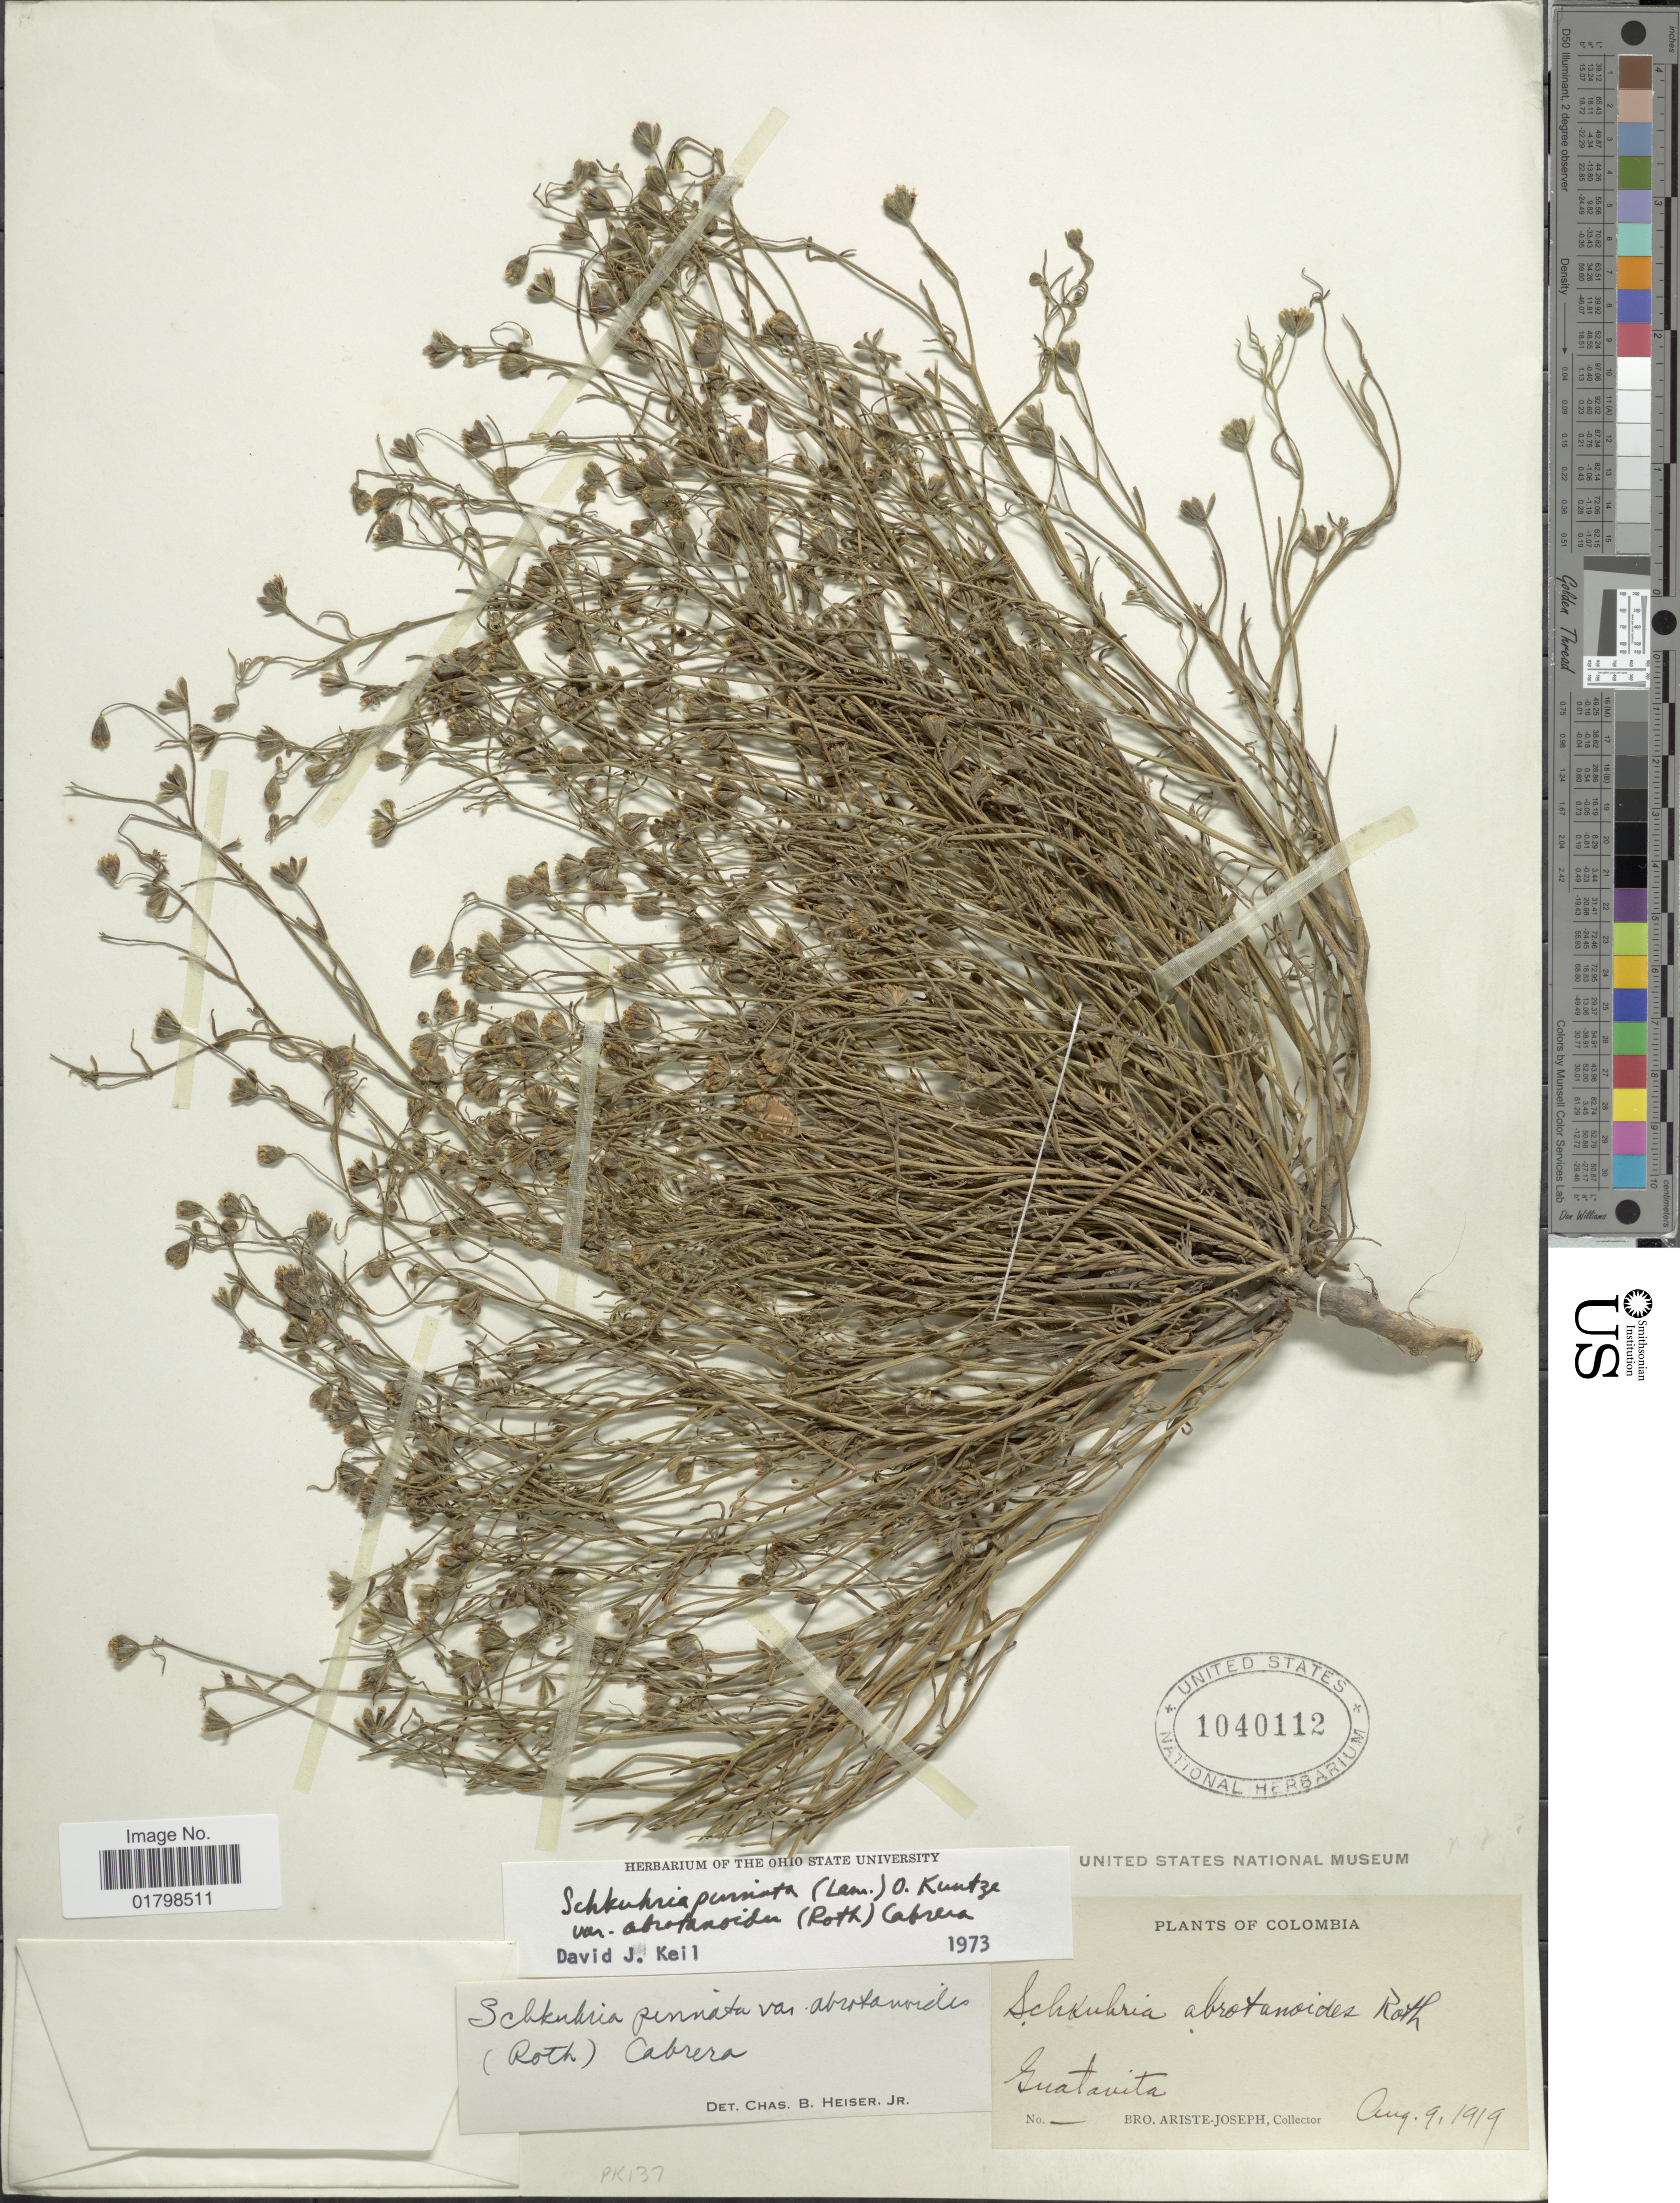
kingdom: Plantae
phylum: Tracheophyta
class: Magnoliopsida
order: Asterales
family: Asteraceae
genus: Schkuhria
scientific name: Schkuhria pinnata var. abrotanoides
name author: (Roth) Cabrera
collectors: Bro. Ariste-Joseph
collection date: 1919-08-09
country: Colombia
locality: Guatavita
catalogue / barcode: US 1040112